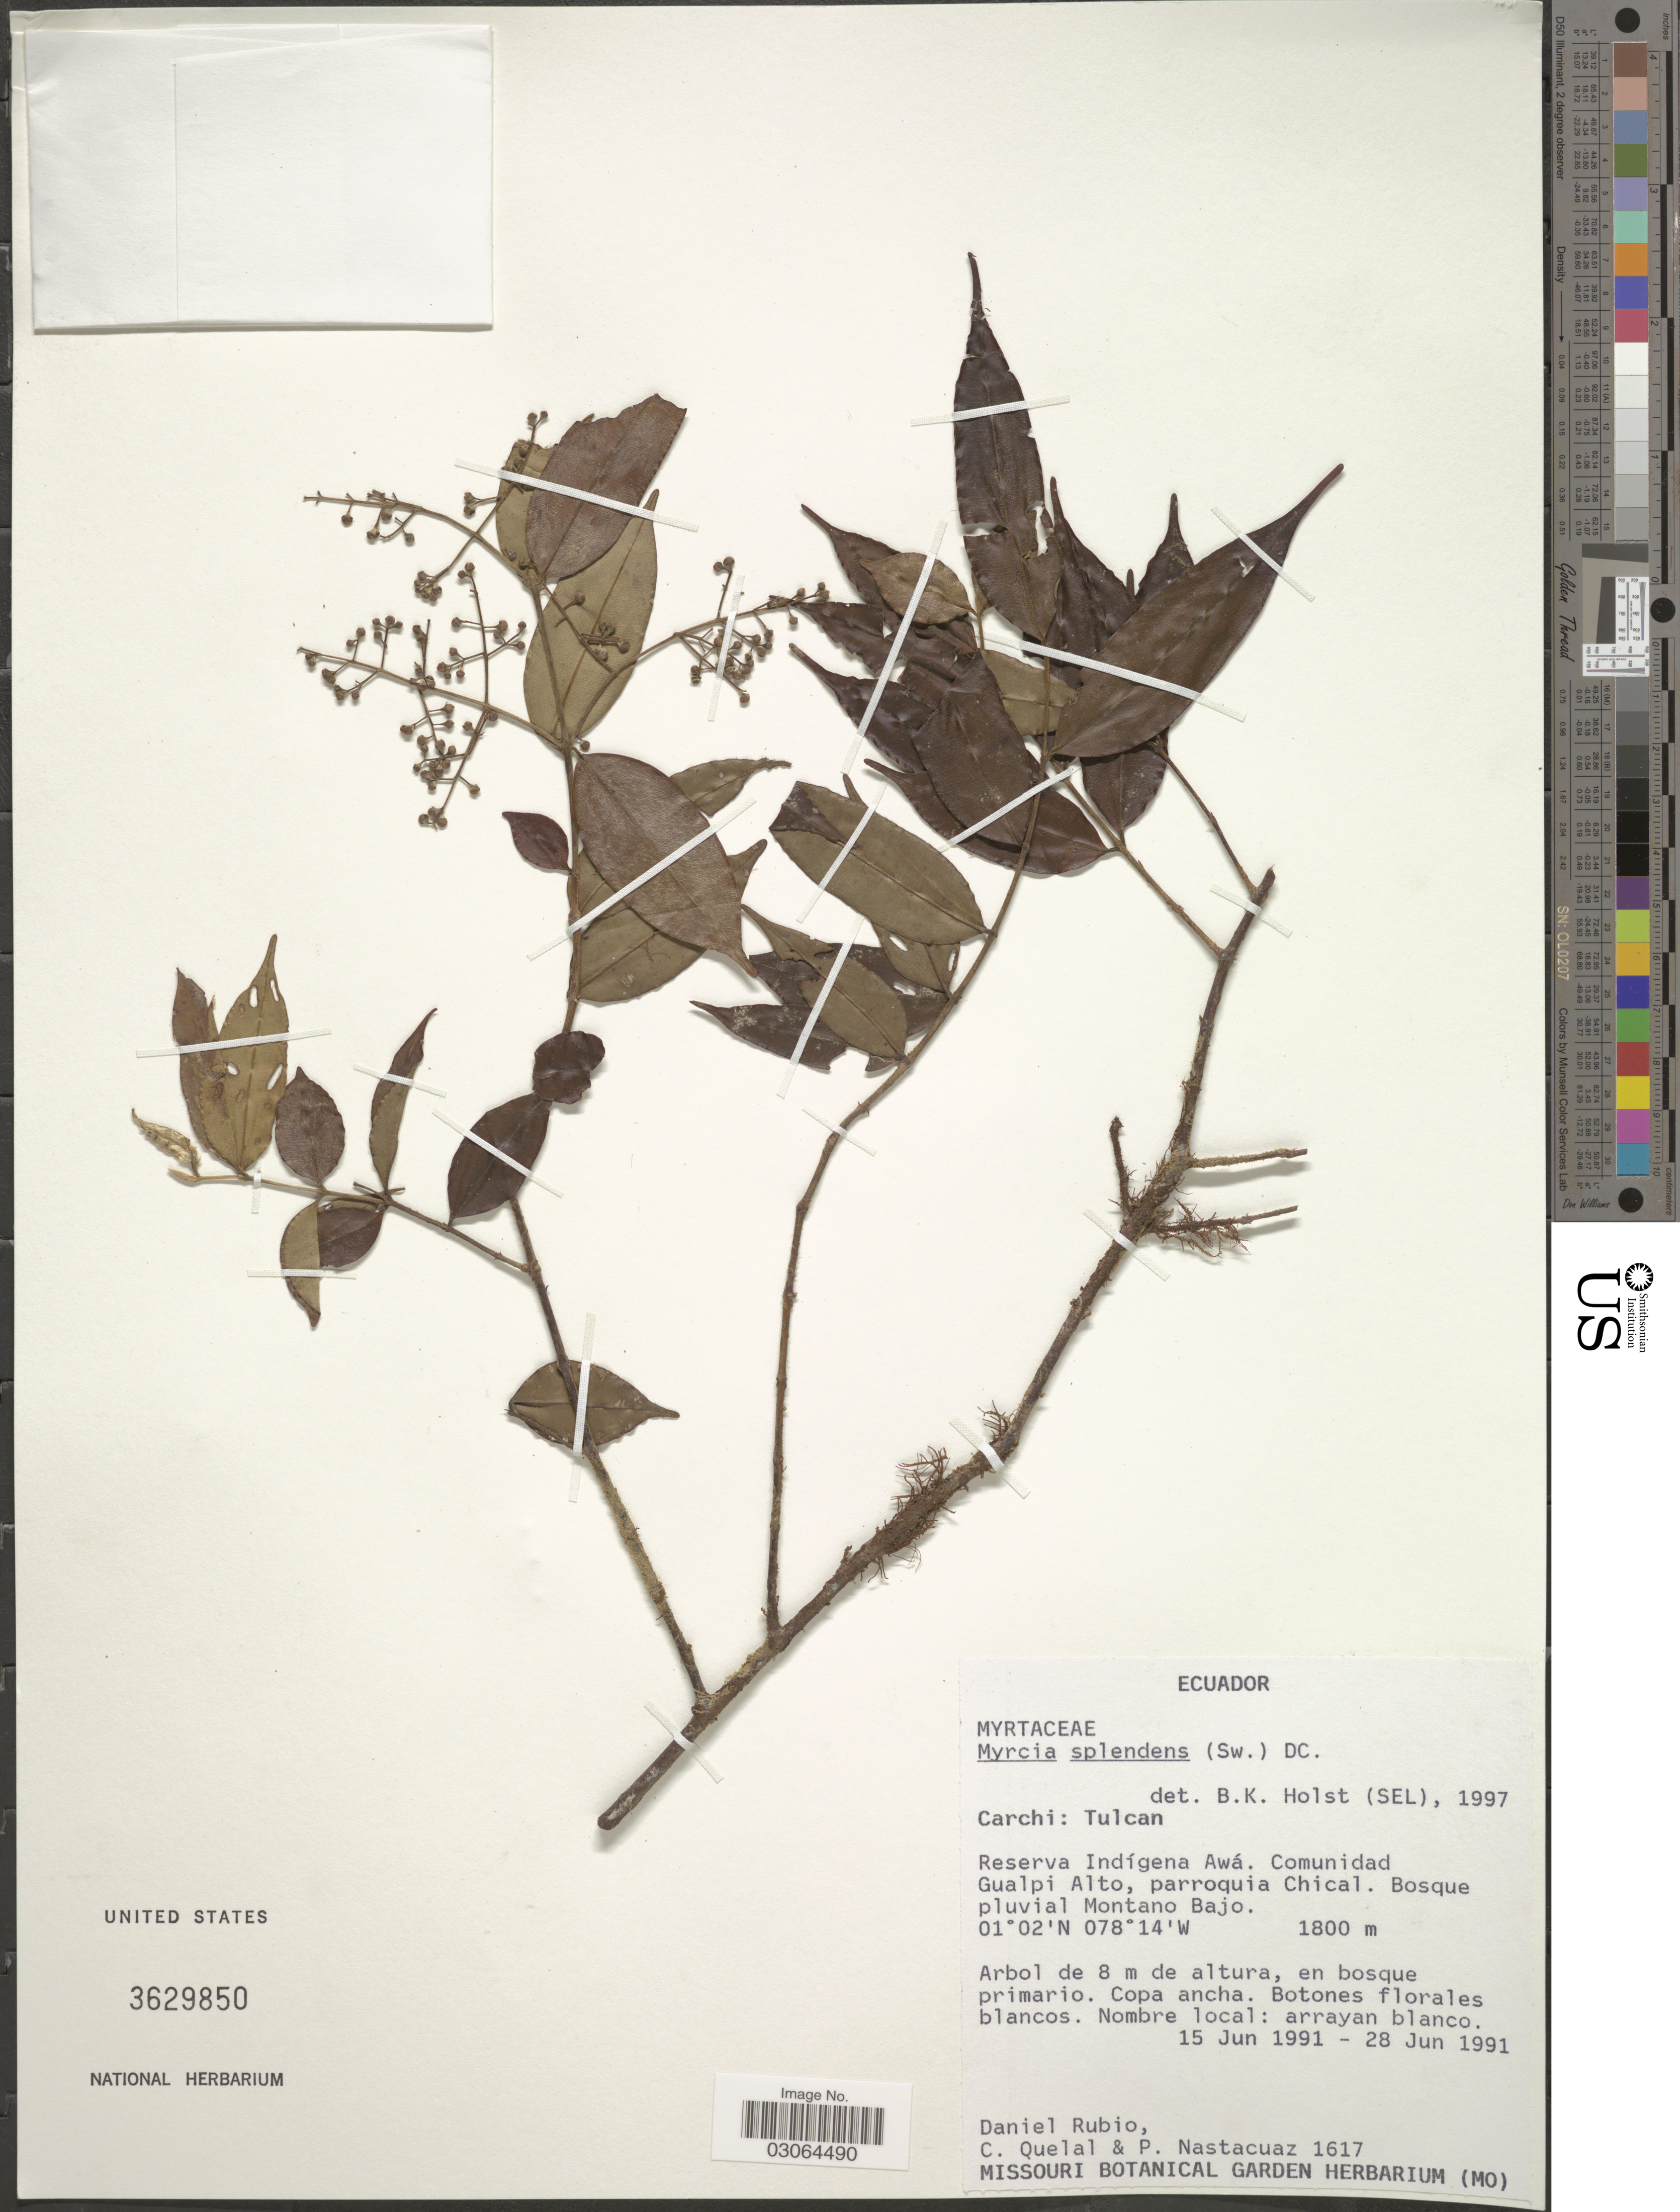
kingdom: Plantae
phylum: Tracheophyta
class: Magnoliopsida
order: Myrtales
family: Myrtaceae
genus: Myrcia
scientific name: Myrcia splendens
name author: (Sw.) DC.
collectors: D. Rubio, C. Quelal & P. Nastacuaz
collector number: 1617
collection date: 1991-06-15/1991-06-28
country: Ecuador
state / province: Carchi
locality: Tulcan, Reserva Indígena Awá. Comunidad Gualpi Alto, parroquia Chical. Bosque pluvial Montano Bajo.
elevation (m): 1800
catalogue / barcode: US 3629850